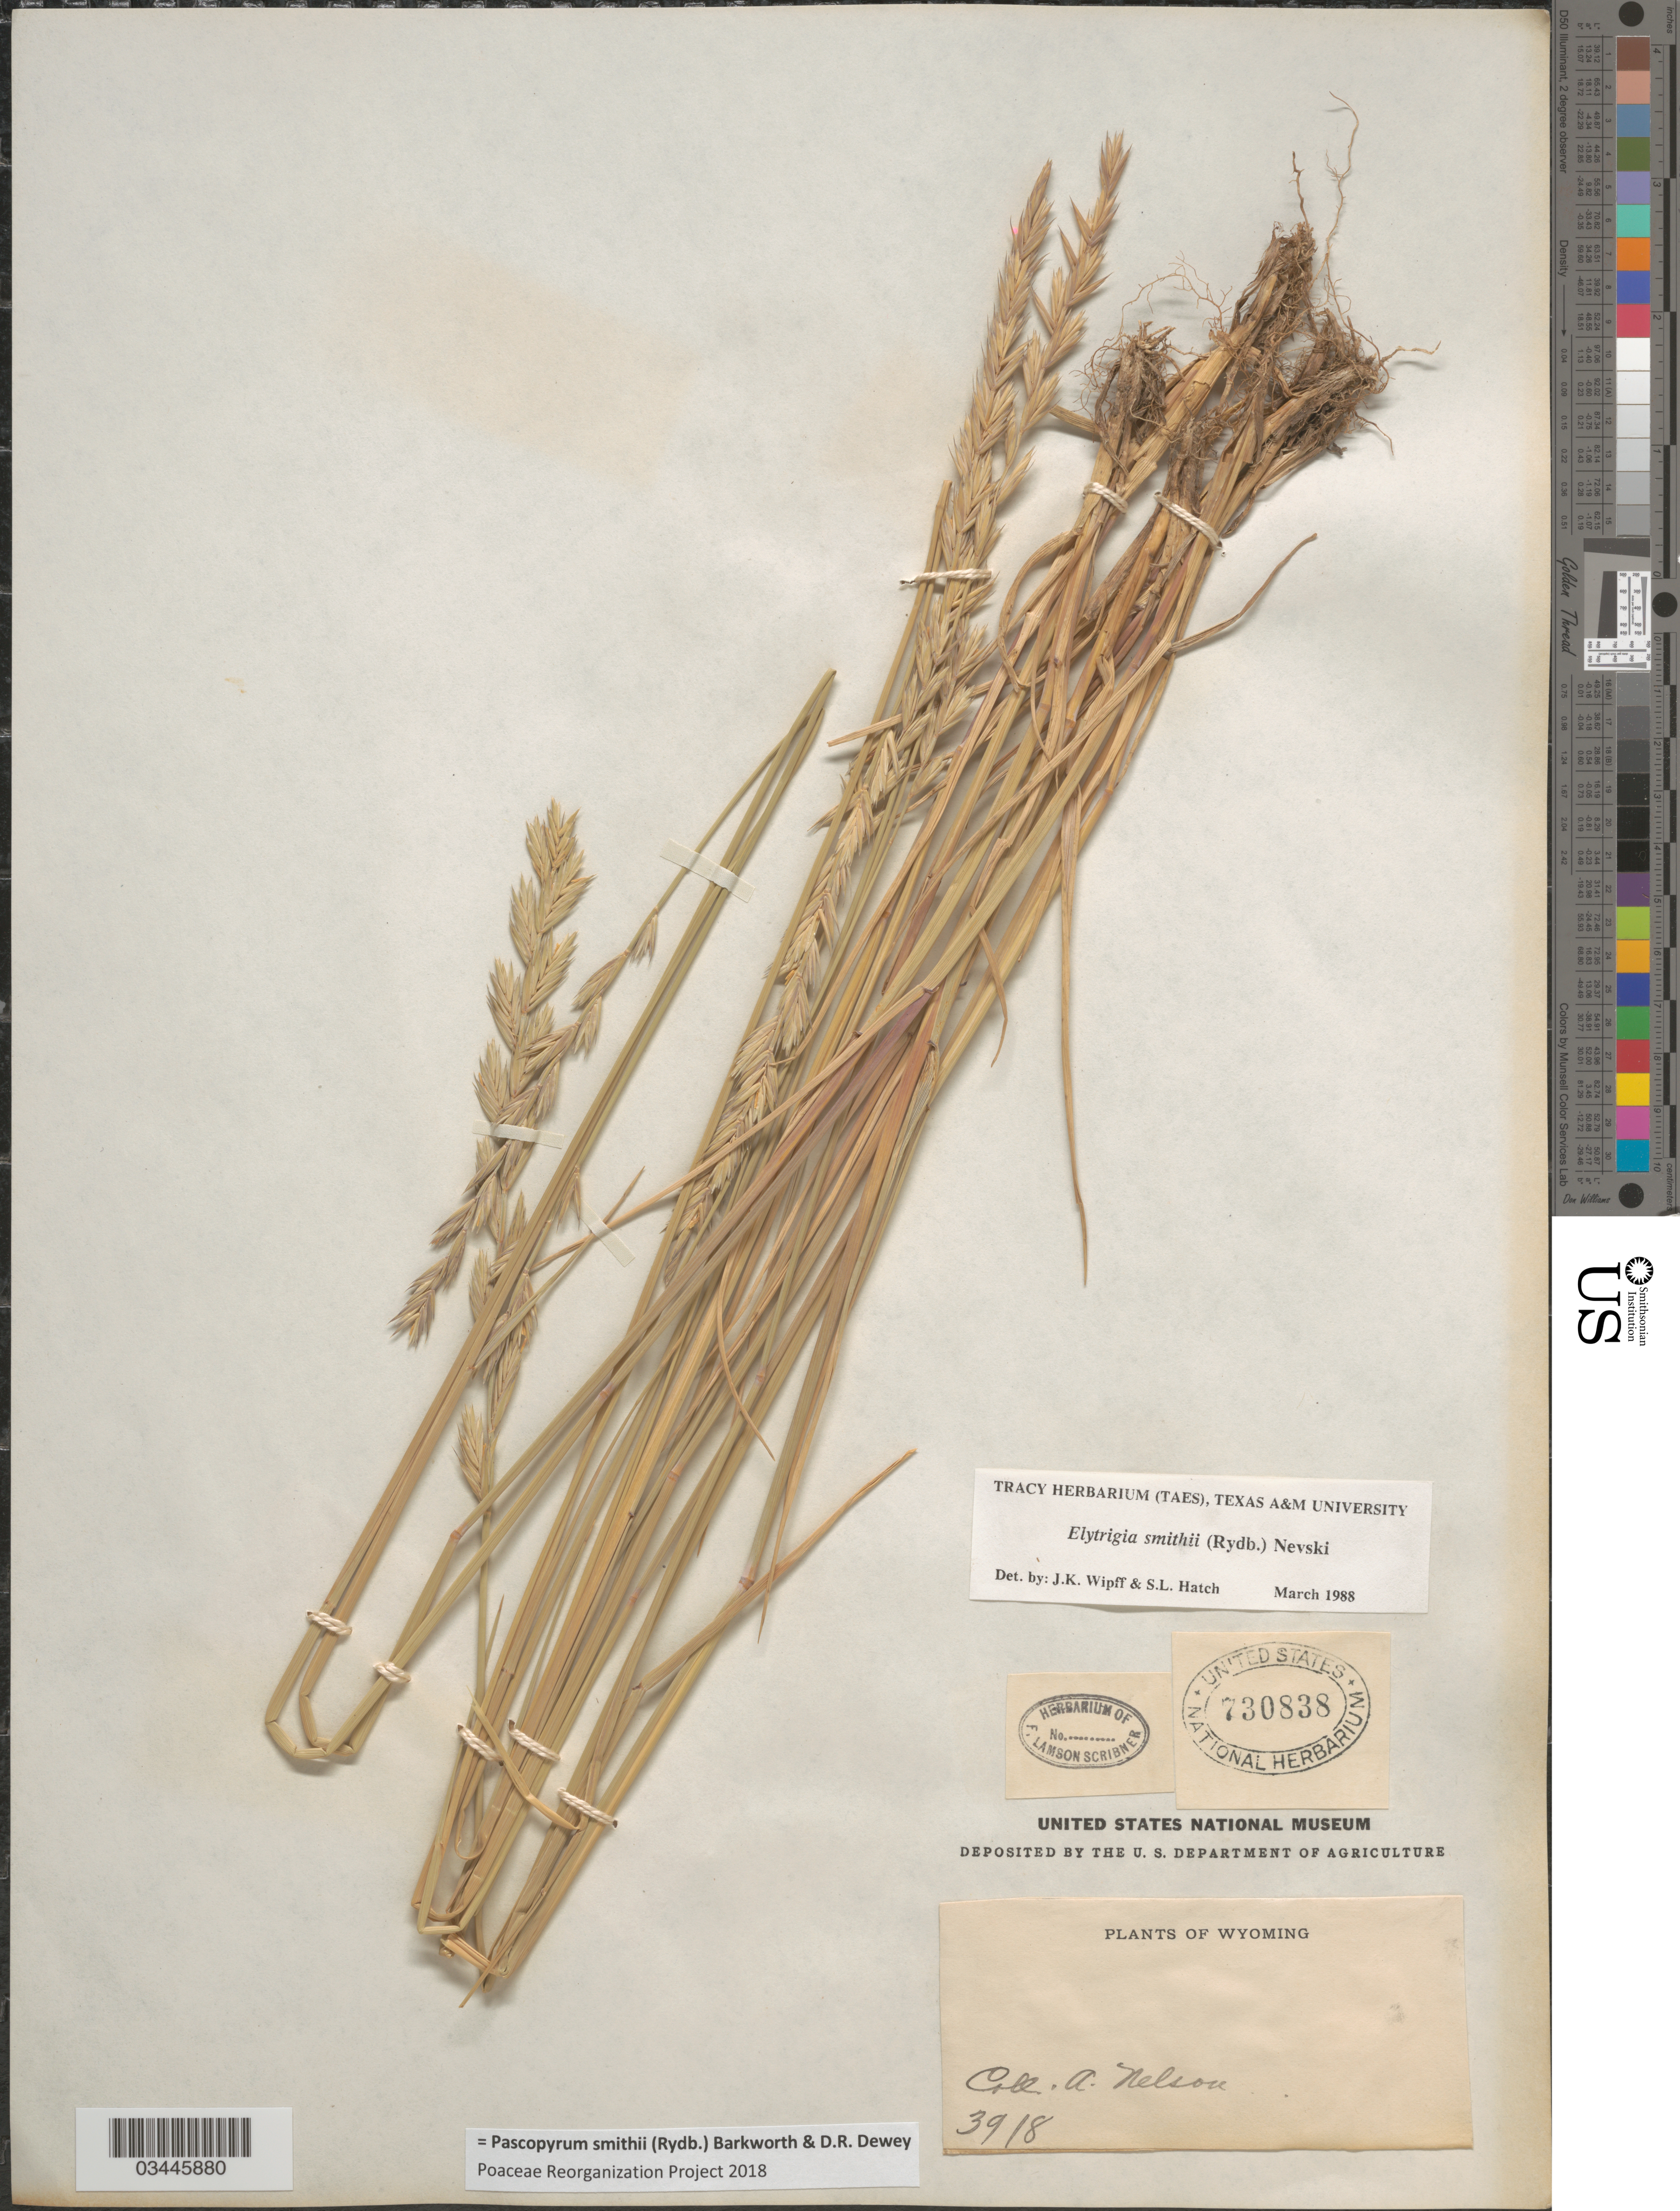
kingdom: Plantae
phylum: Tracheophyta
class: Liliopsida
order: Poales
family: Poaceae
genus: Pascopyrum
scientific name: Pascopyrum smithii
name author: (Rydb.) Barkworth & Dewey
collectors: A. Nelson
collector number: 3918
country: United States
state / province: Wyoming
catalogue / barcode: US 730838